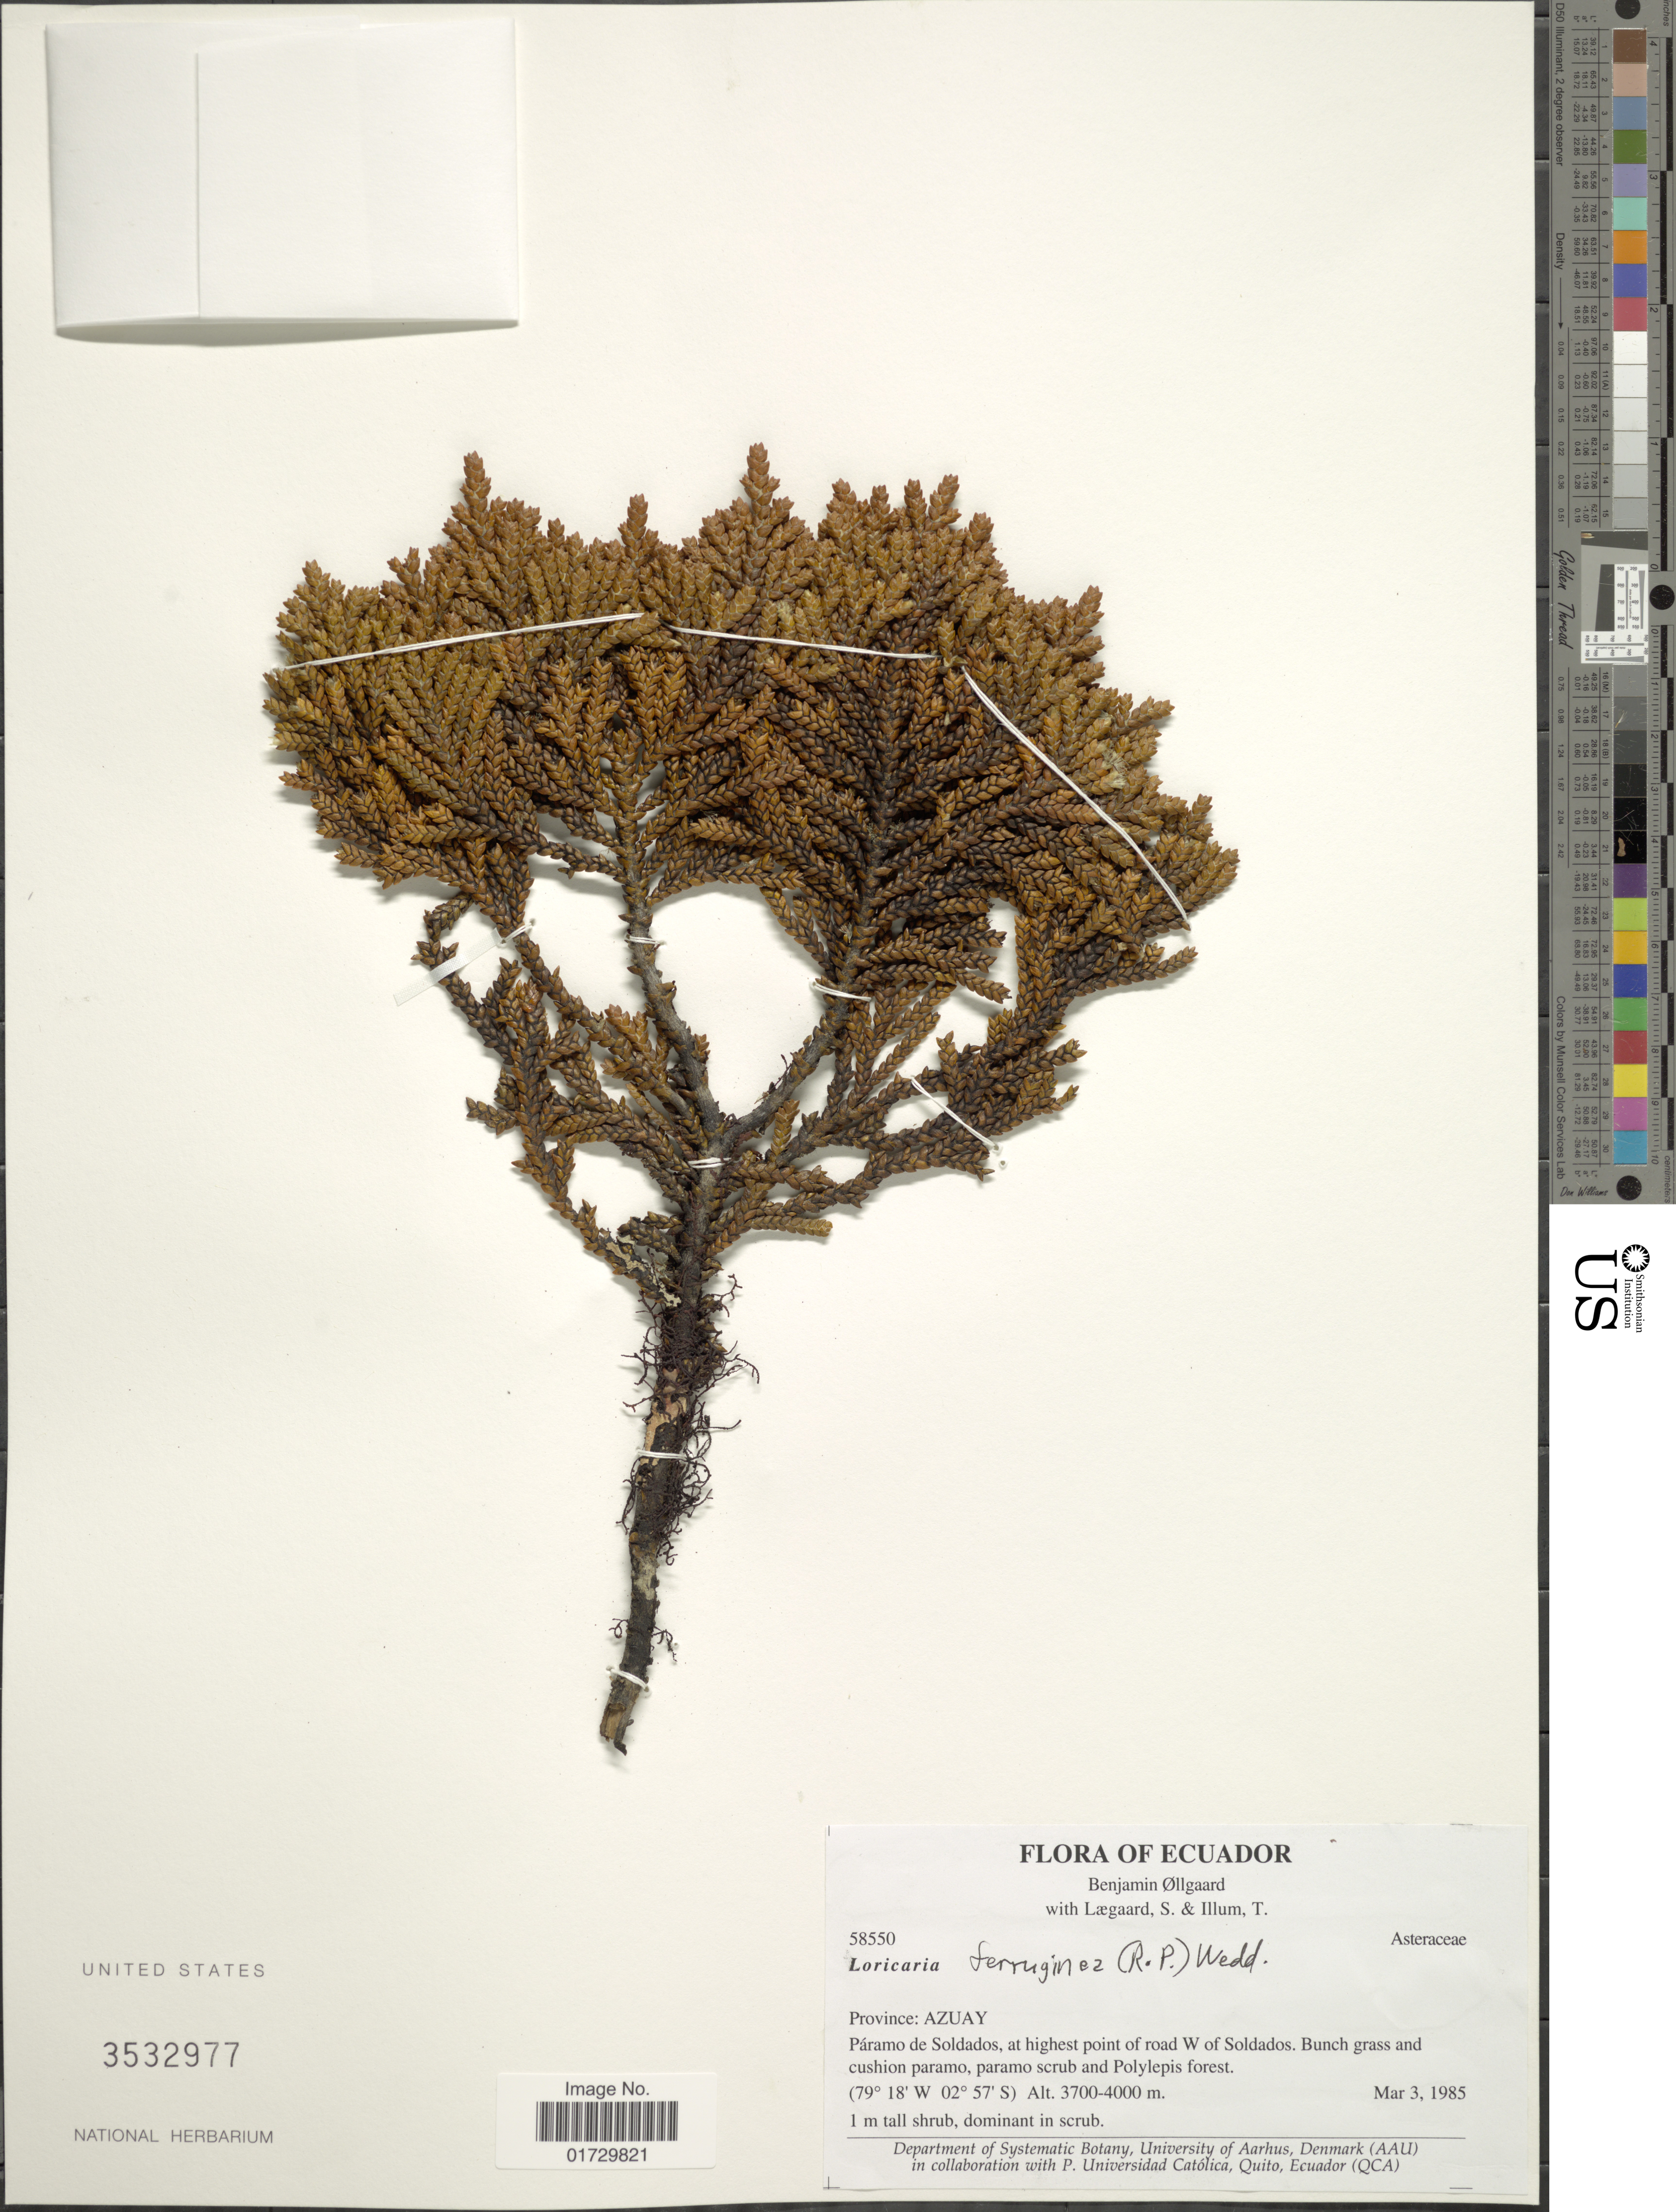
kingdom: Plantae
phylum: Tracheophyta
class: Magnoliopsida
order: Asterales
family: Asteraceae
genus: Loricaria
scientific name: Loricaria ferruginea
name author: (Ruiz & Pav.) Wedd.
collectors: B. Øllgaard, S. Lægaard & T. Illum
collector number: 58550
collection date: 1985-03-03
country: Ecuador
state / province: Azuay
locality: Paramo de Soldados, at highest point of road W of Soldados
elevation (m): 3700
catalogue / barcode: US 3532977